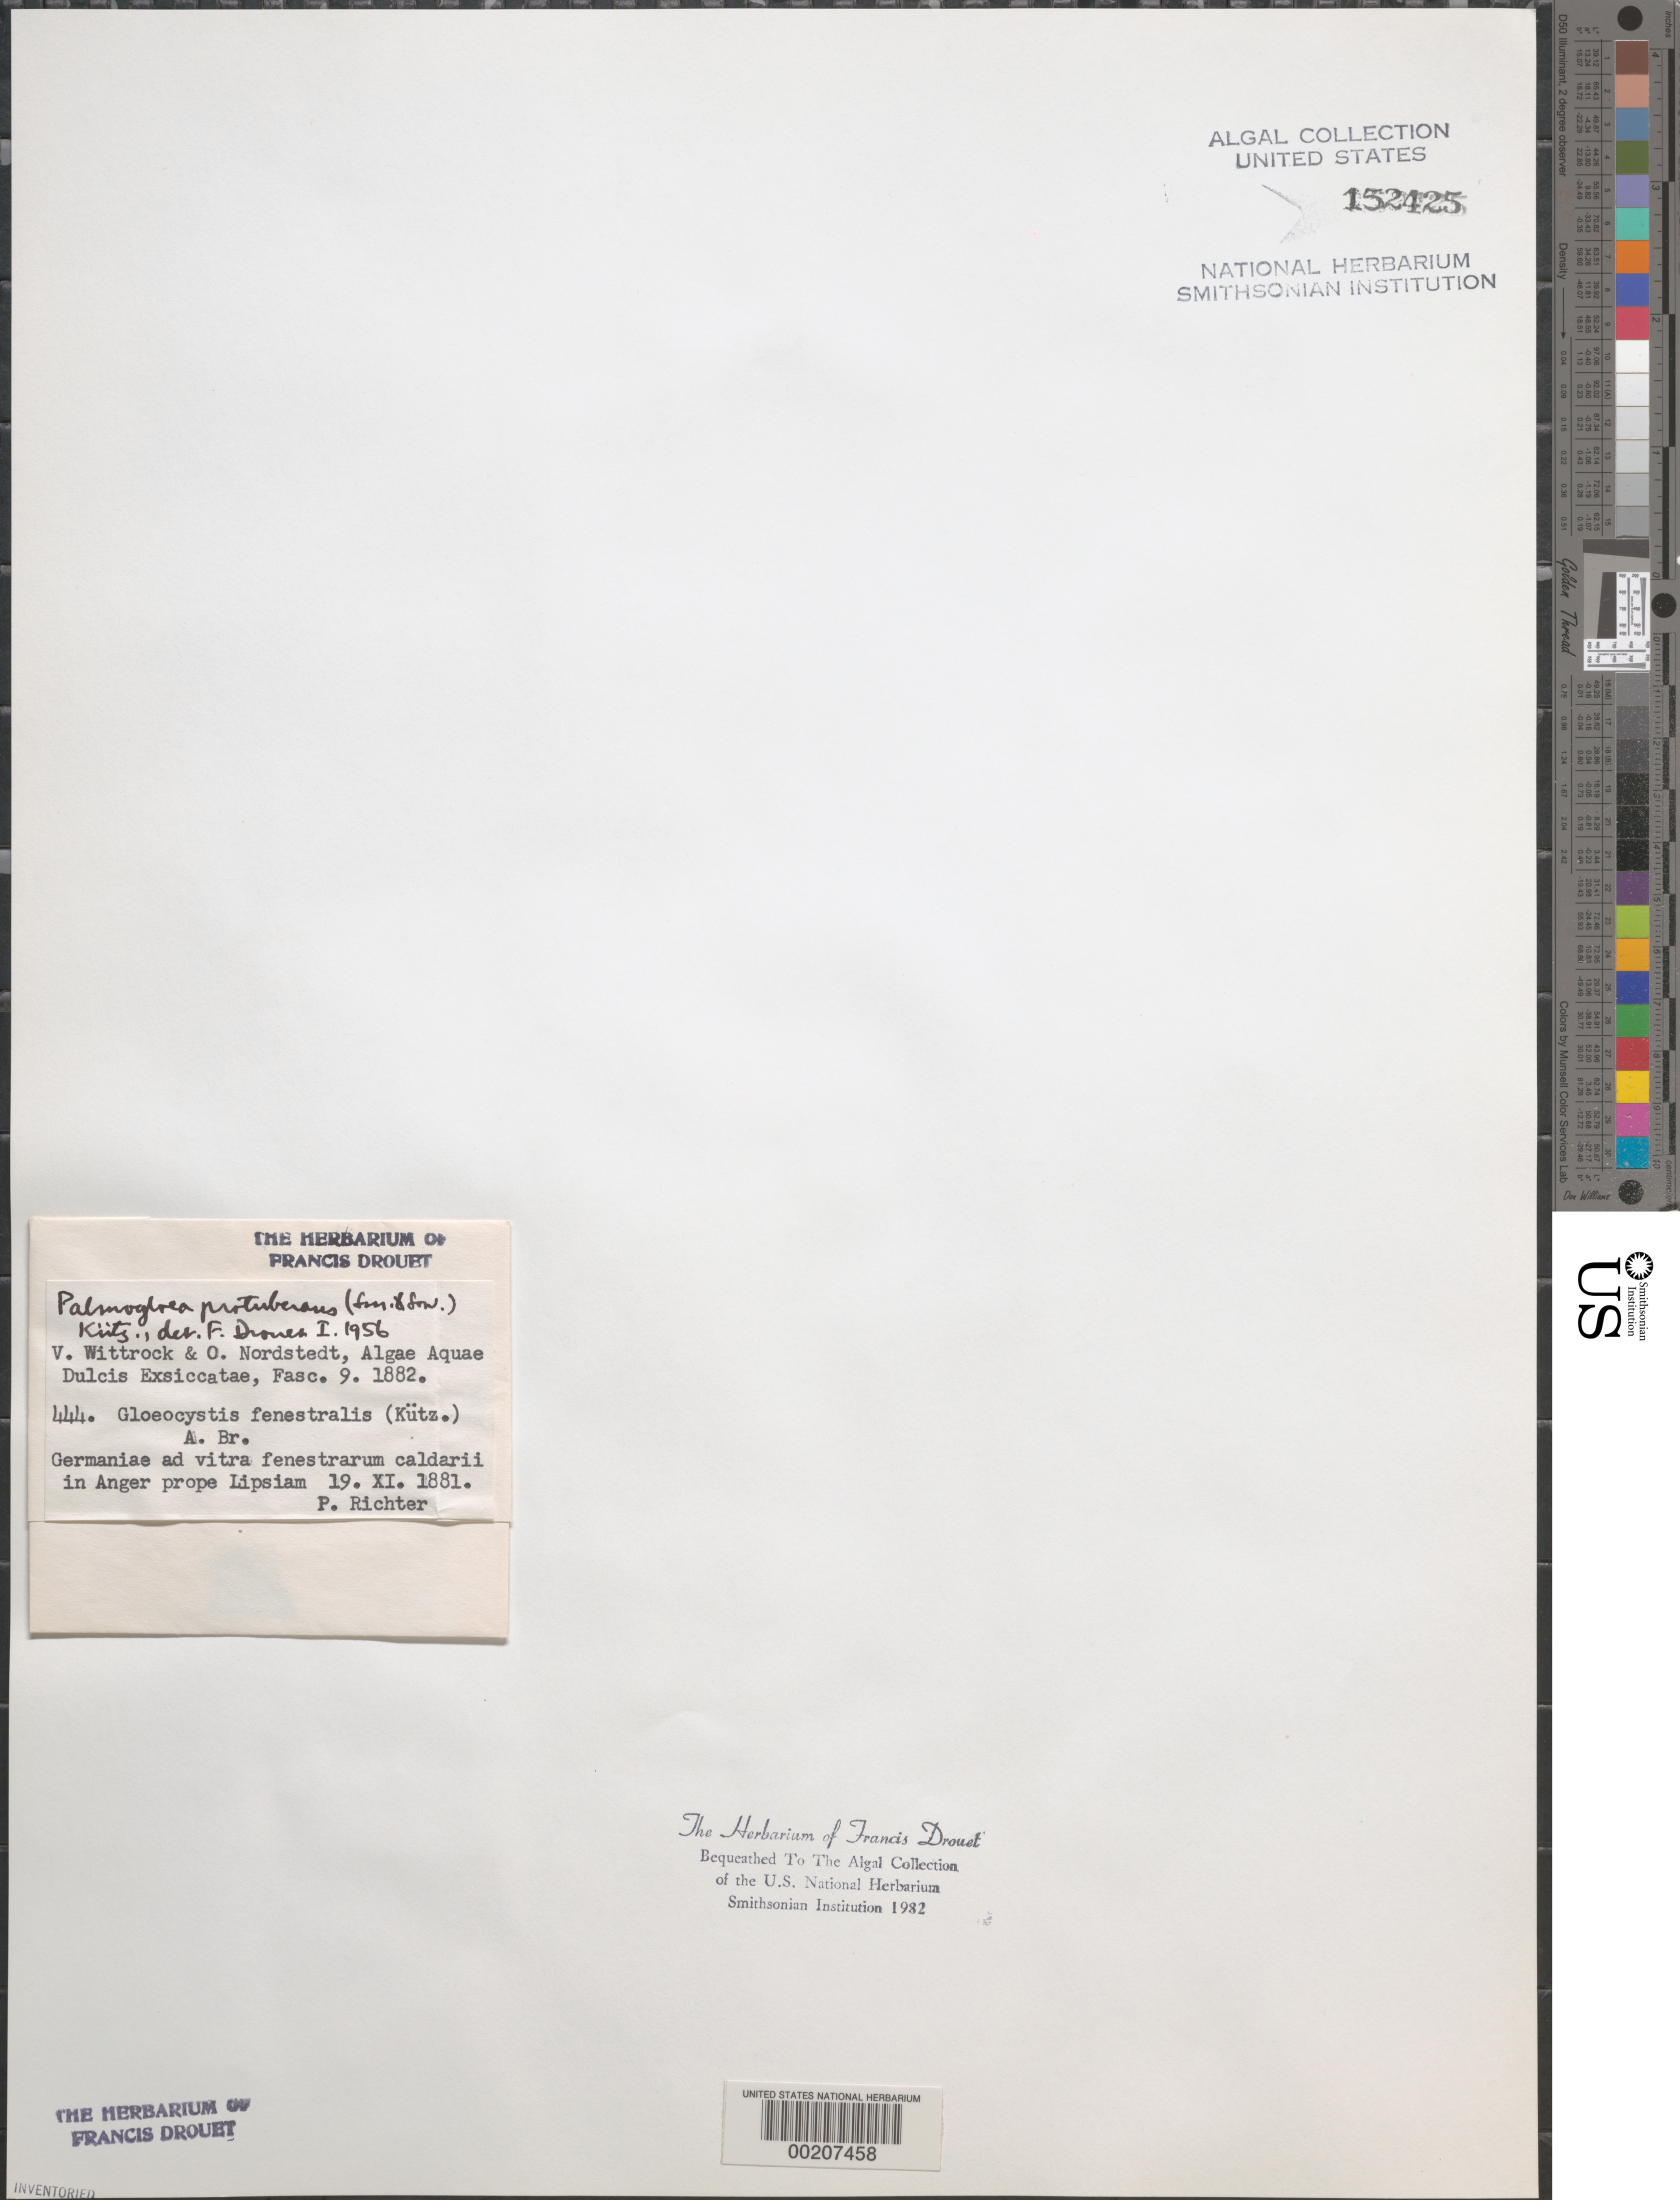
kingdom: Plantae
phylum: Chlorophyta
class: Chlorophyceae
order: Chlamydomonadales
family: Coccomyxaceae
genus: Palmogloea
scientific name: Palmogloea protuberans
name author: (Sm.) Kütz.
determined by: Drouet, F. E.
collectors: P. Richter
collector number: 444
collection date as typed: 19 Nov 1881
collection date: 1881-11-19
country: Germany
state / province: Sachsen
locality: Anger, near leipzig (lipsiam)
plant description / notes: Wittrock & Nordstedt, Algae Aquae Dulcis Exsiccatae, Fasc. 9, 1882, as Gloeocystis fenestralis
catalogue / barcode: US 152425